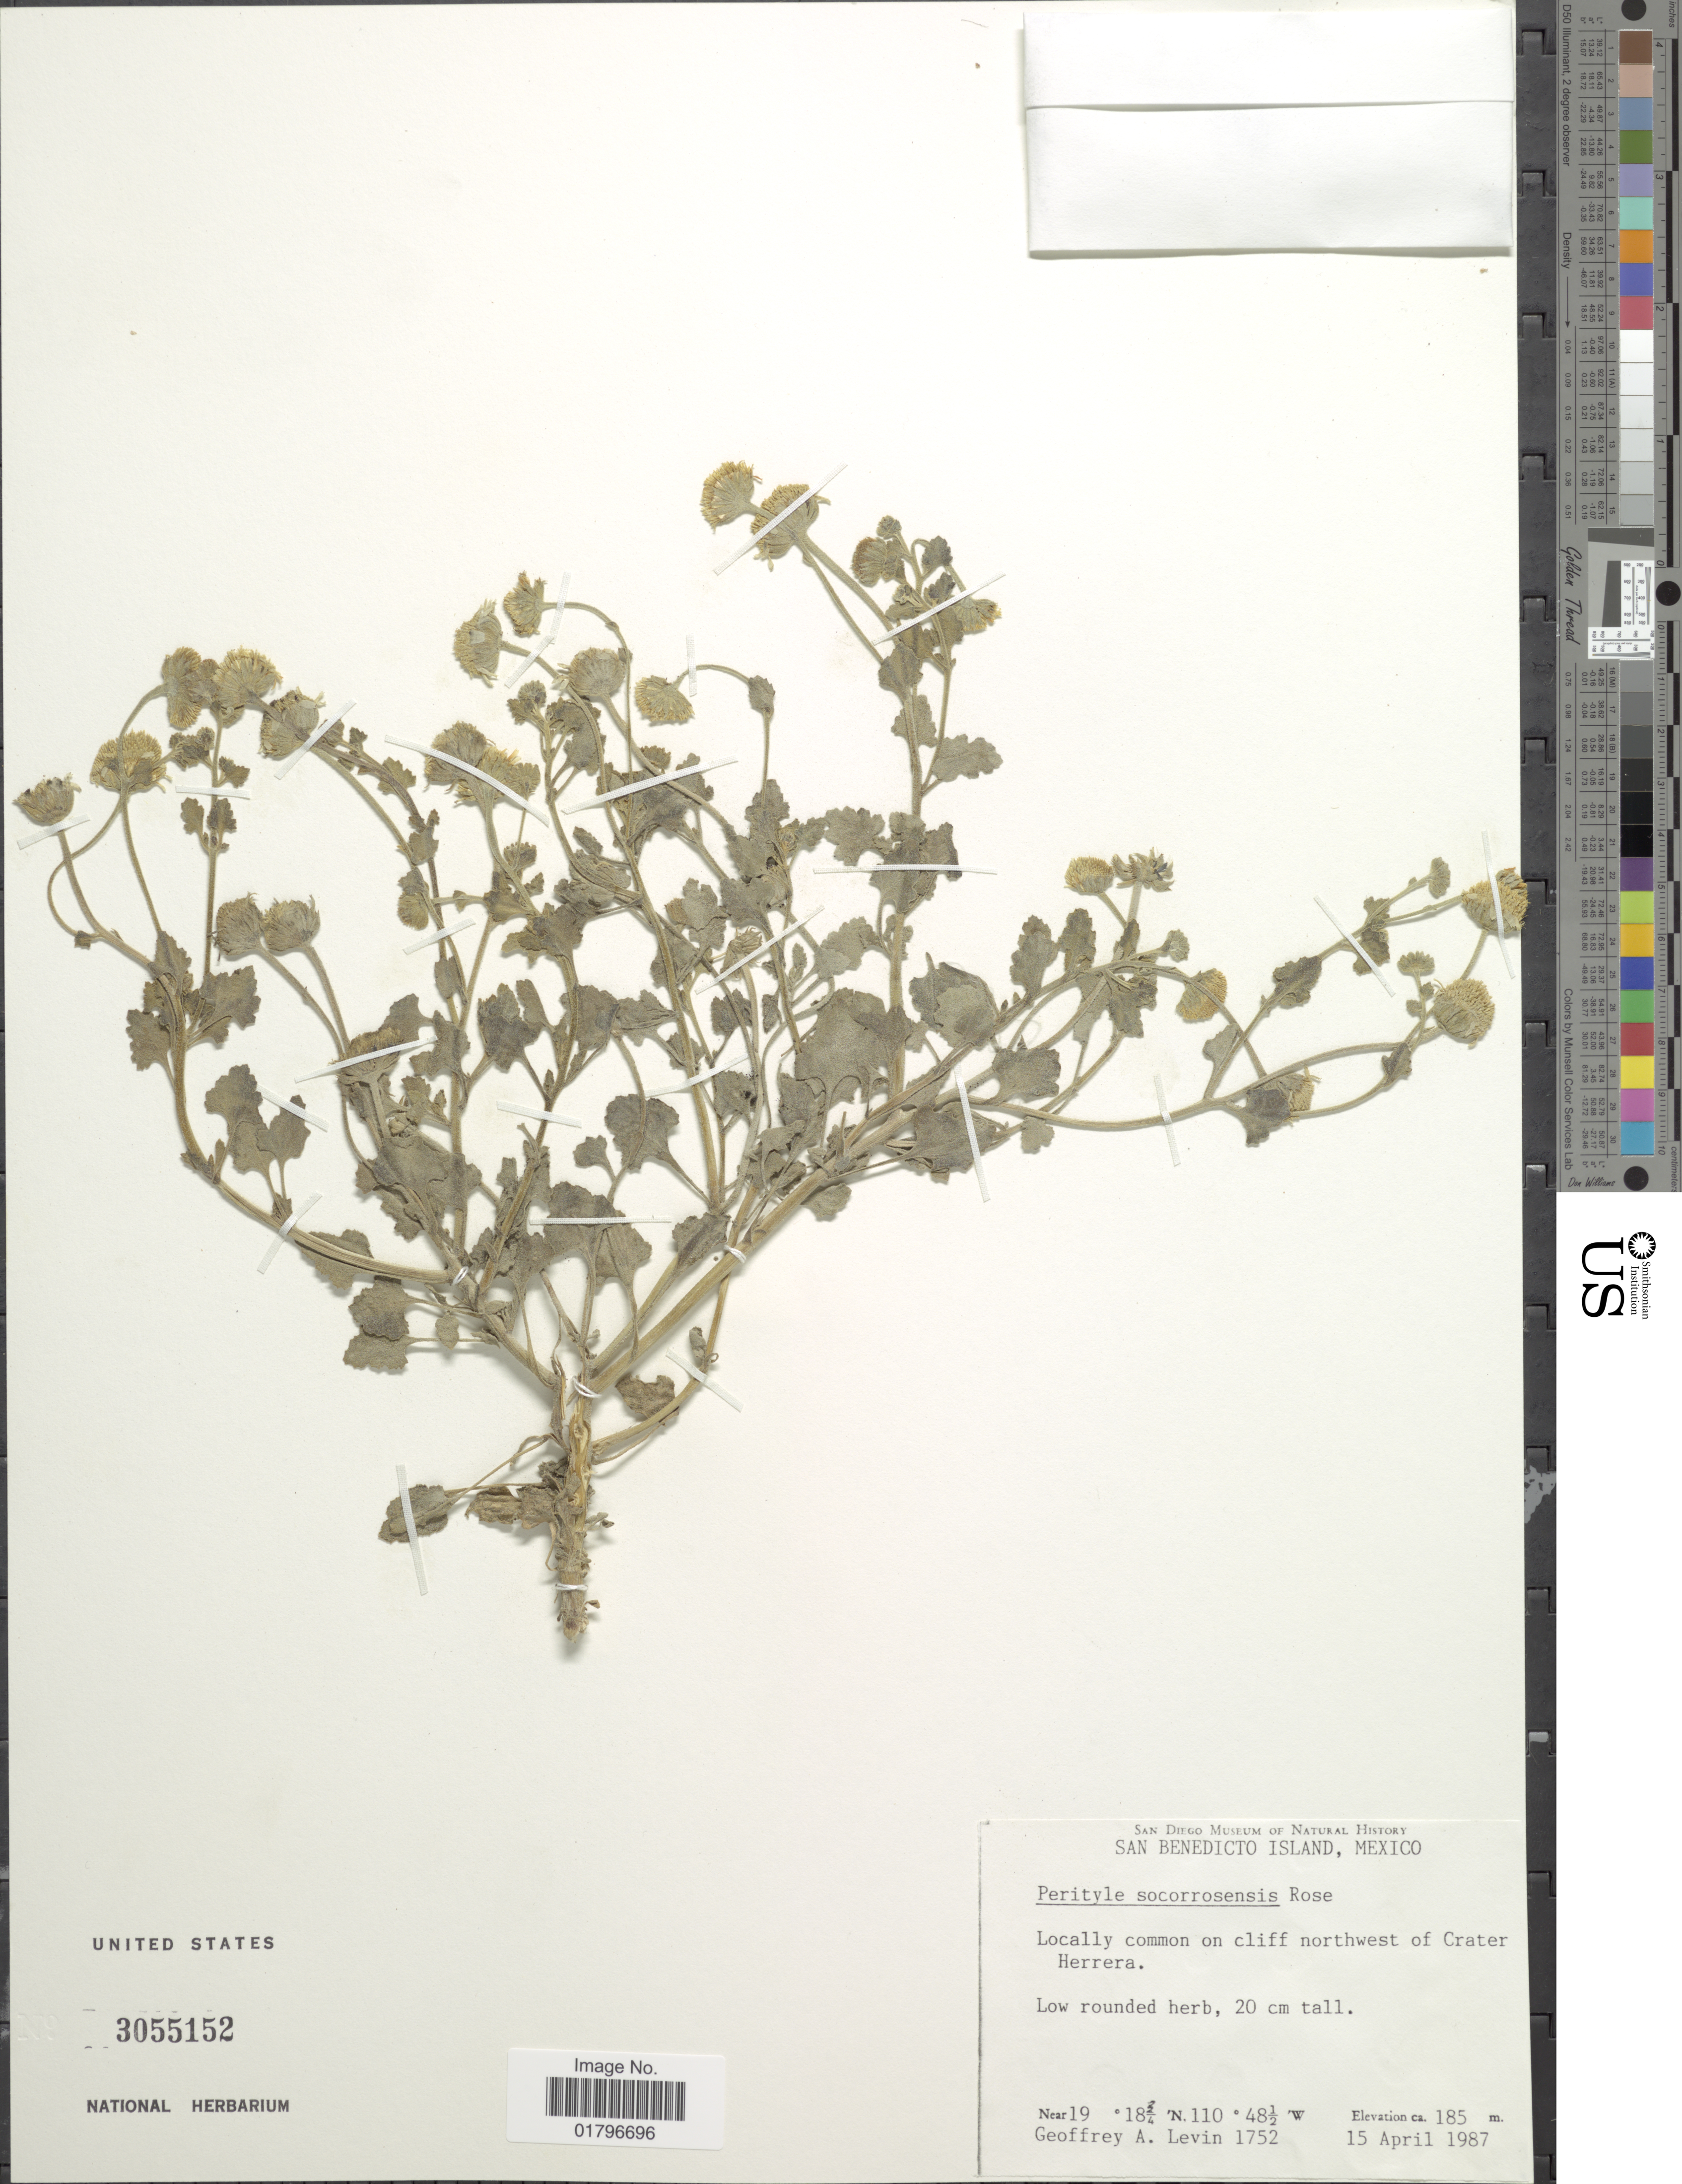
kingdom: Plantae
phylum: Tracheophyta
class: Magnoliopsida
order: Asterales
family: Asteraceae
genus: Perityle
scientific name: Perityle socorrosensis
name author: Rose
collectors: G. Levin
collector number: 1752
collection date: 1987-04-15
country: Mexico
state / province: Colima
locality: San Benedicto Island, Mexico. Locally common on cliff northwest of Crater Herrera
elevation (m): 185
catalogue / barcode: US 3055152